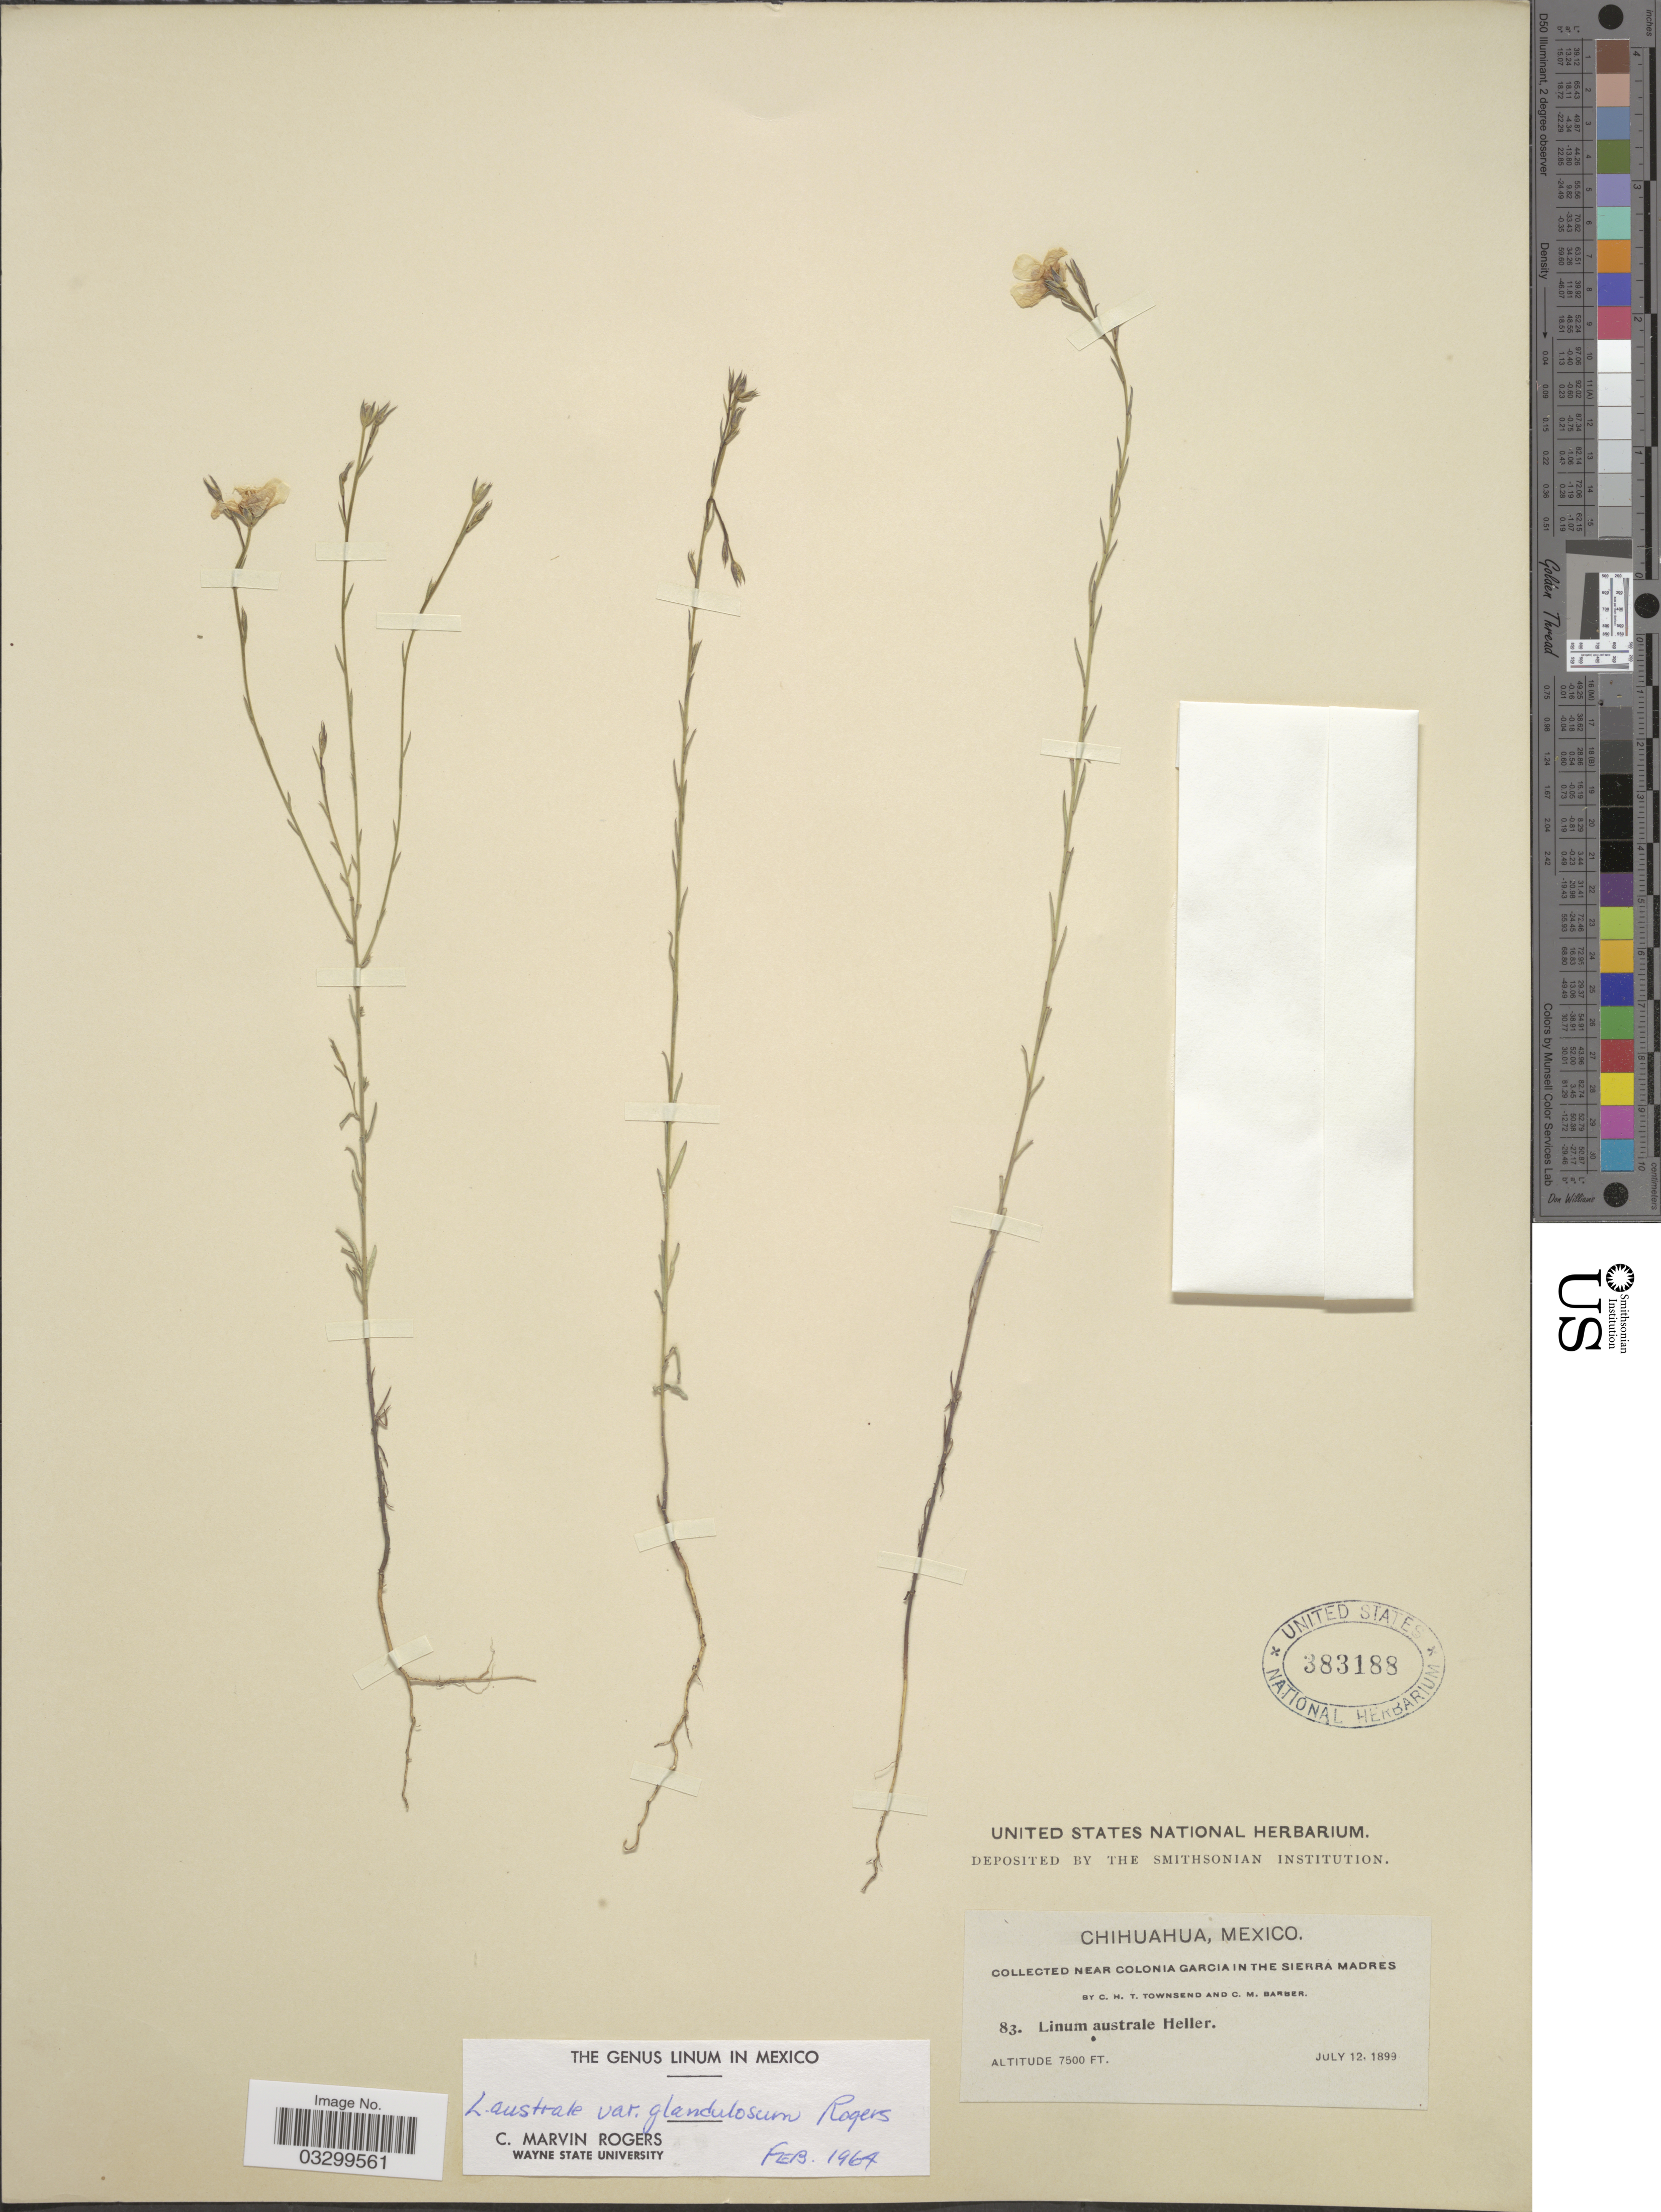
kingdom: Plantae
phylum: Tracheophyta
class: Magnoliopsida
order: Malpighiales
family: Linaceae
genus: Linum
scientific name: Linum australe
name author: A. Heller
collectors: C. H. T. Townsend & C. Barber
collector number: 83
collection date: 1899-07-12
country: Mexico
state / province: Chihuahua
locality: Near Colonia Garcia in The Sierra Madres.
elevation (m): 2286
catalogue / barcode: US 383188